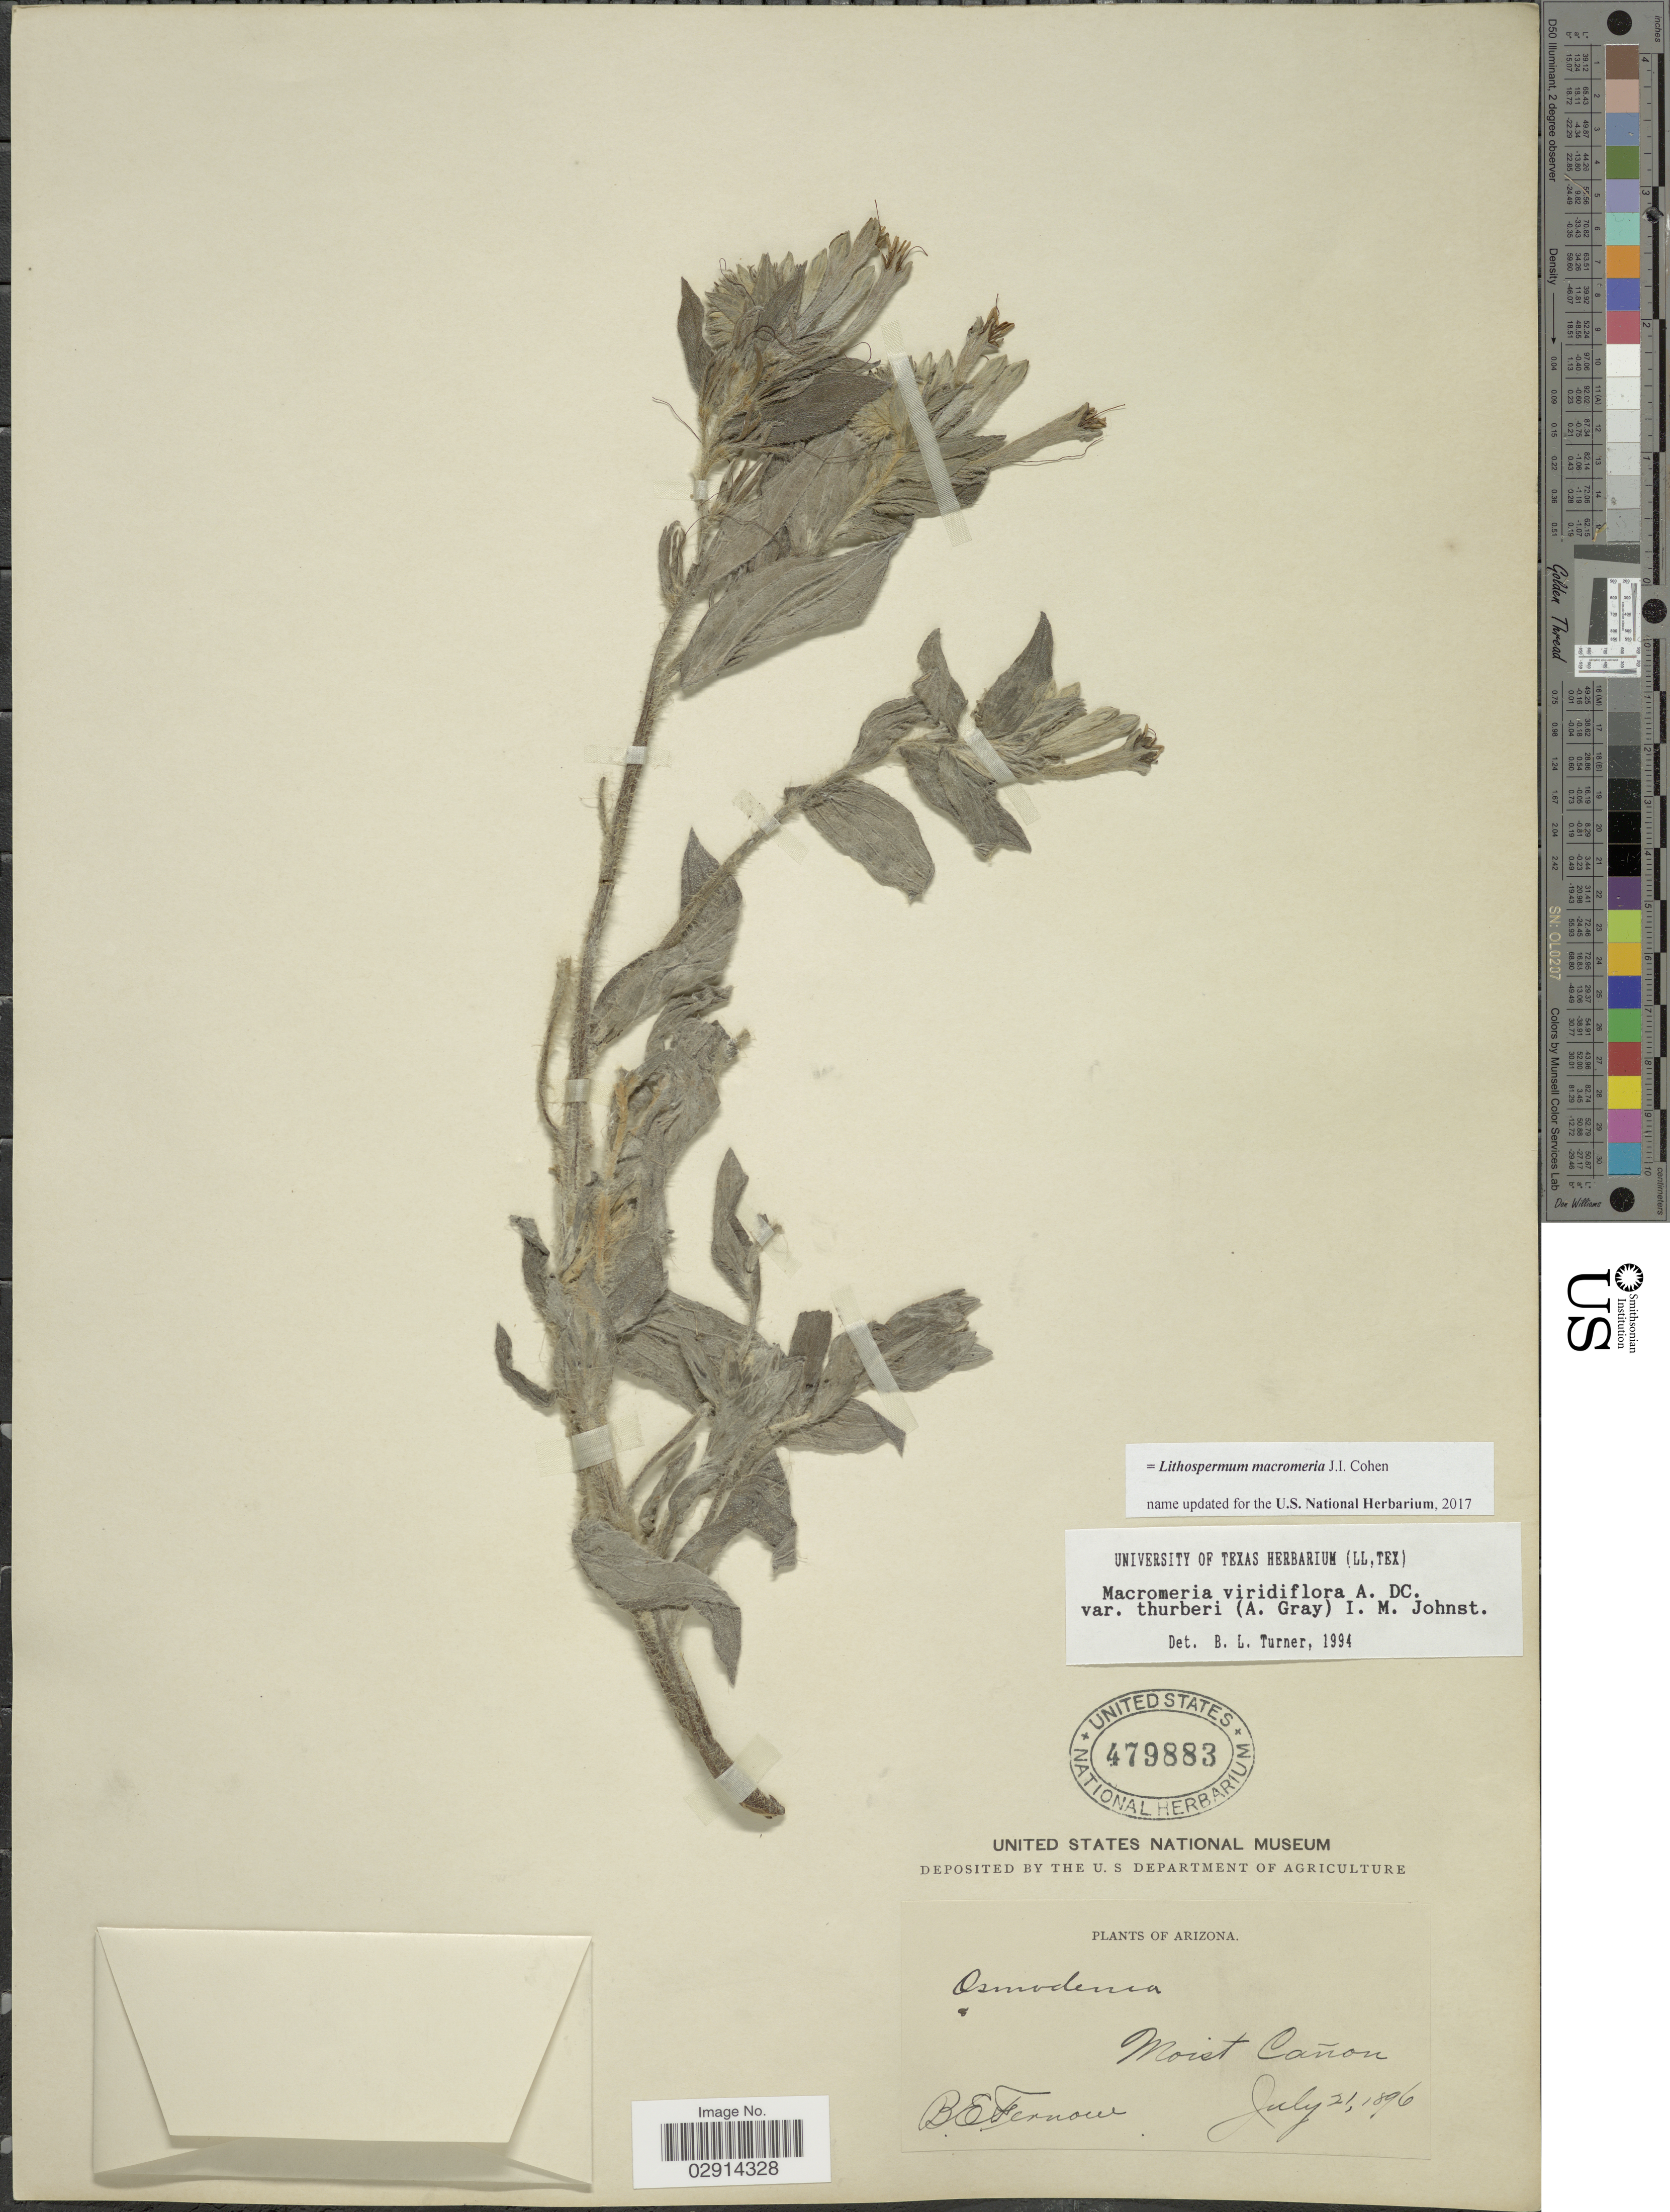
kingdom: Plantae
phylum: Tracheophyta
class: Magnoliopsida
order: Boraginales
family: Boraginaceae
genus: Lithospermum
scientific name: Lithospermum macromeria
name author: Cohen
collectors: B. Fernow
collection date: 1896-07-21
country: United States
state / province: Arizona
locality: Moist Cañon.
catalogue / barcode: US 479883